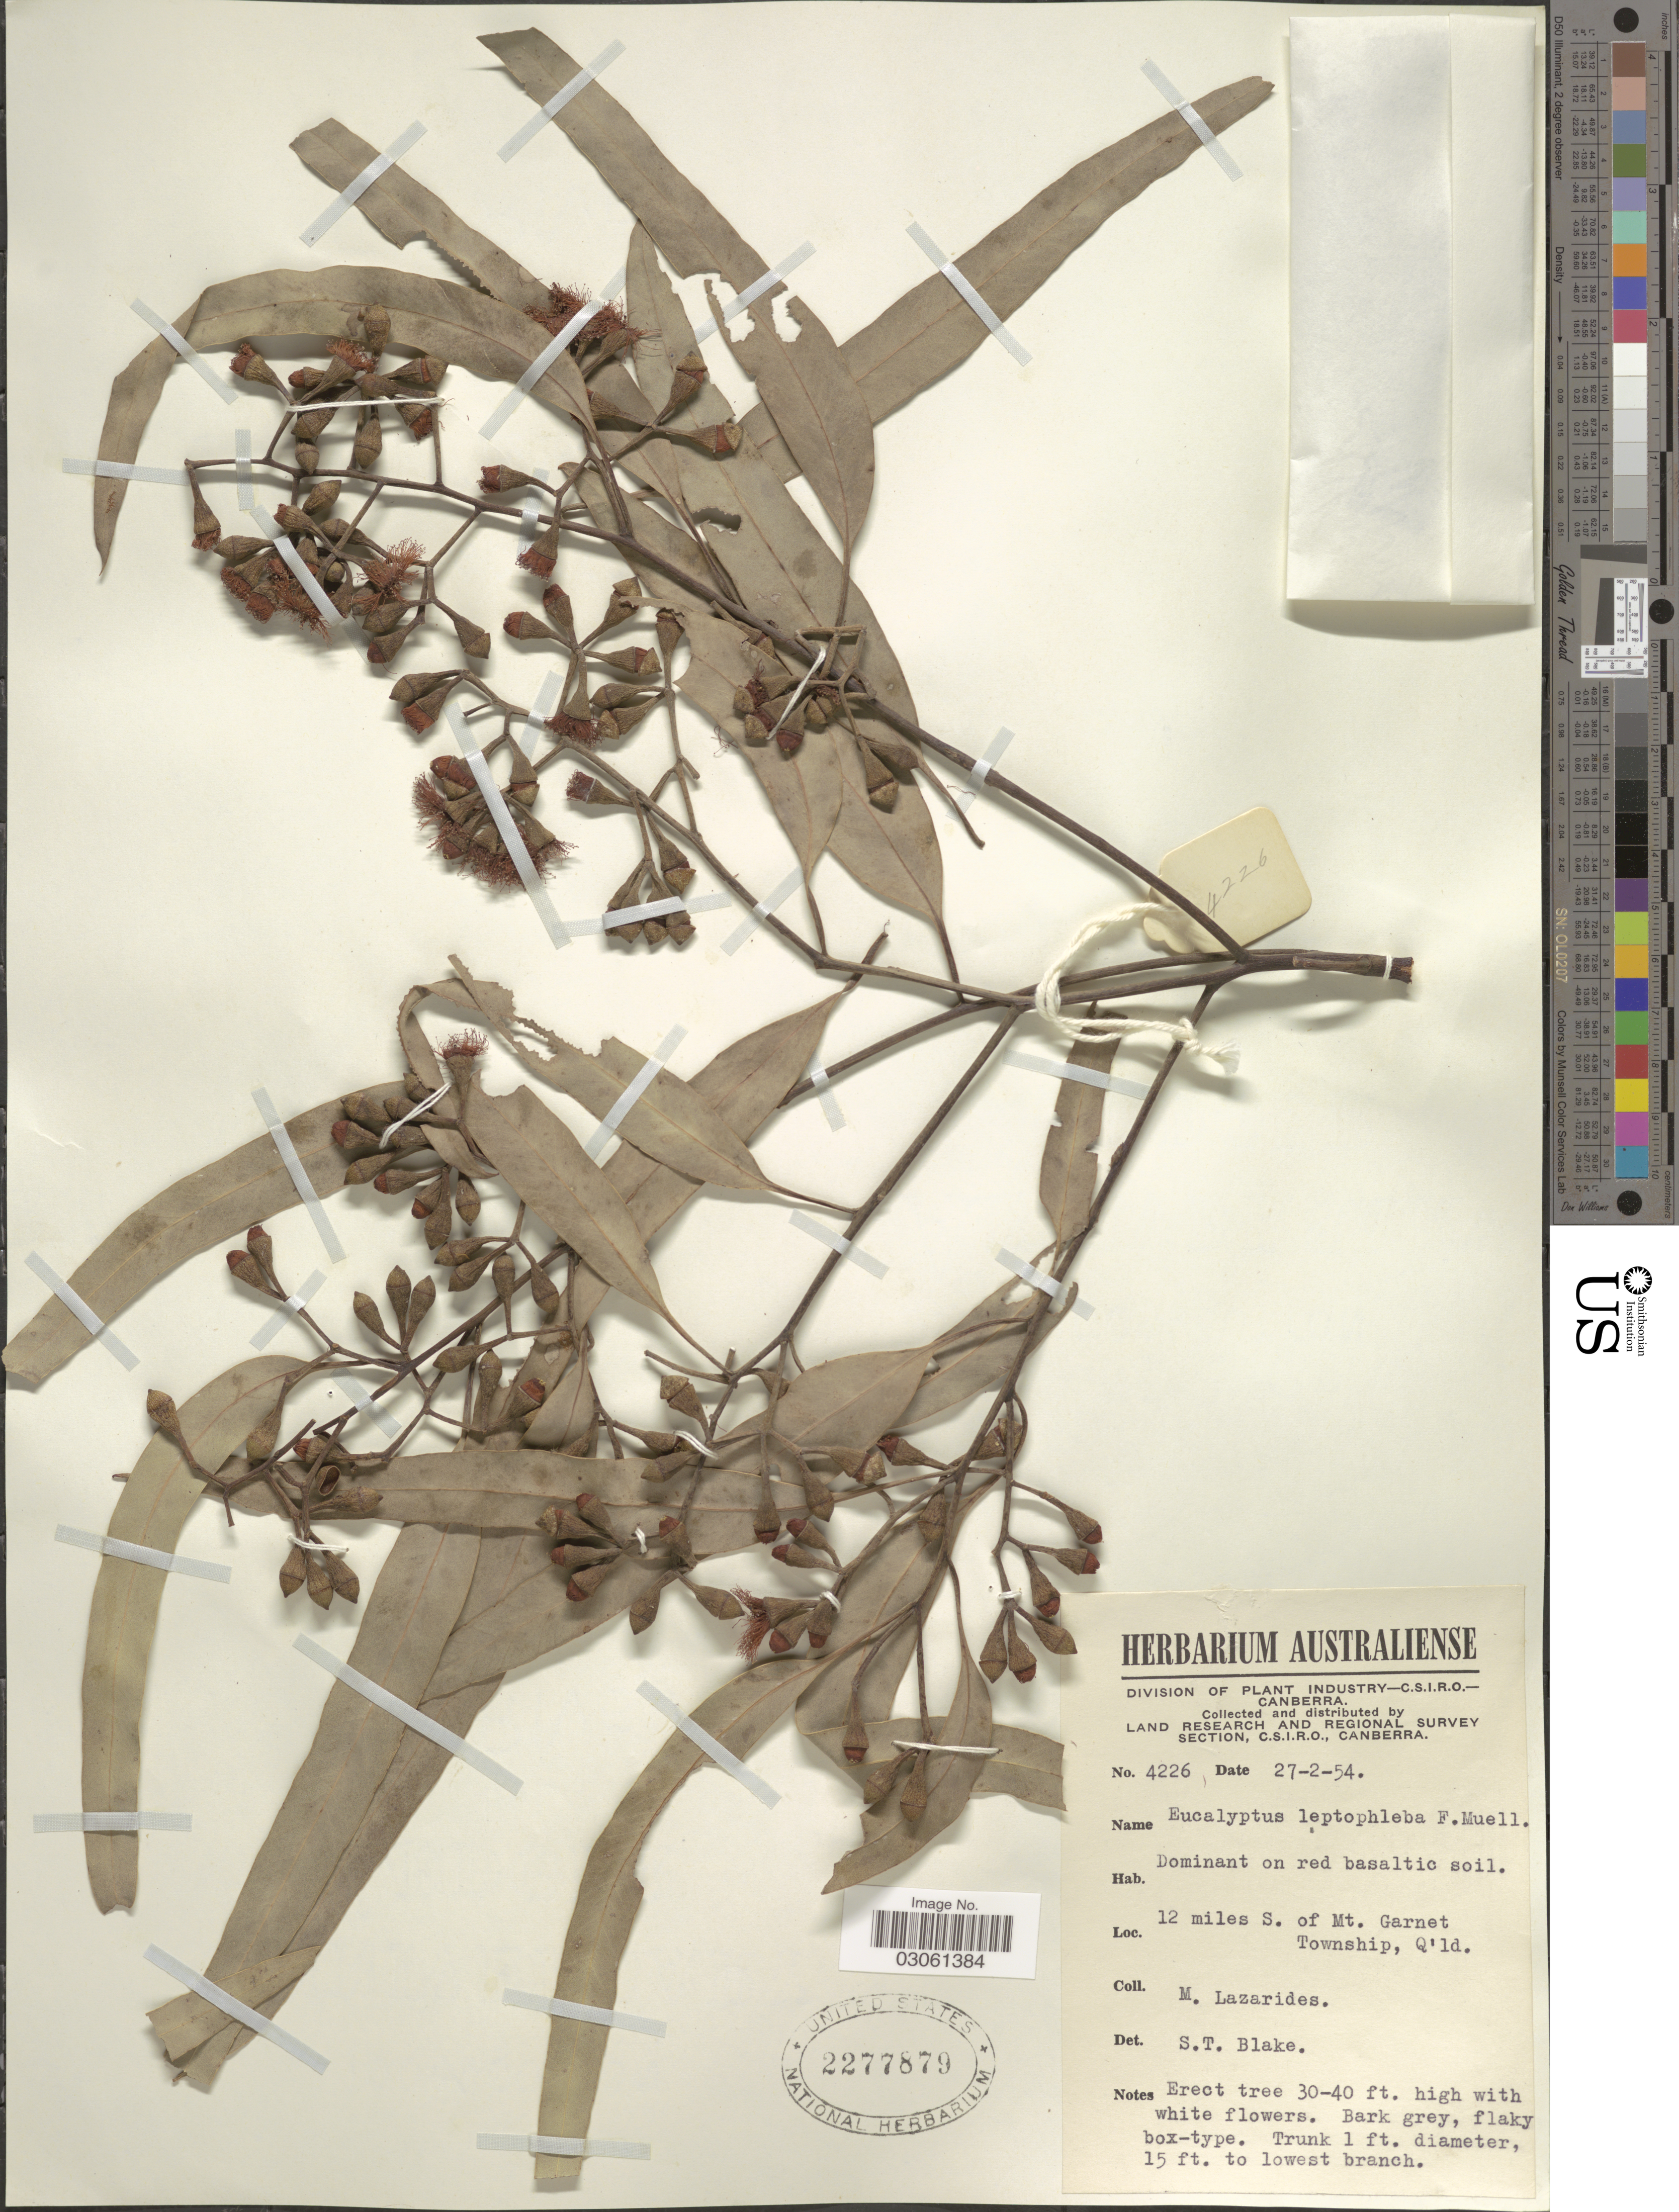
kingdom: Plantae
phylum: Tracheophyta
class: Magnoliopsida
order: Myrtales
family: Myrtaceae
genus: Eucalyptus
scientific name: Eucalyptus leptophleba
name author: F. Muell.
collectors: M. Lazarides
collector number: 4226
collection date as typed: Transcribed d/m/y: 27/2/54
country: Australia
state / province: Queensland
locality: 12 miles S. of Mt. Garnet Township, Q'ld.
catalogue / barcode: US 2277879